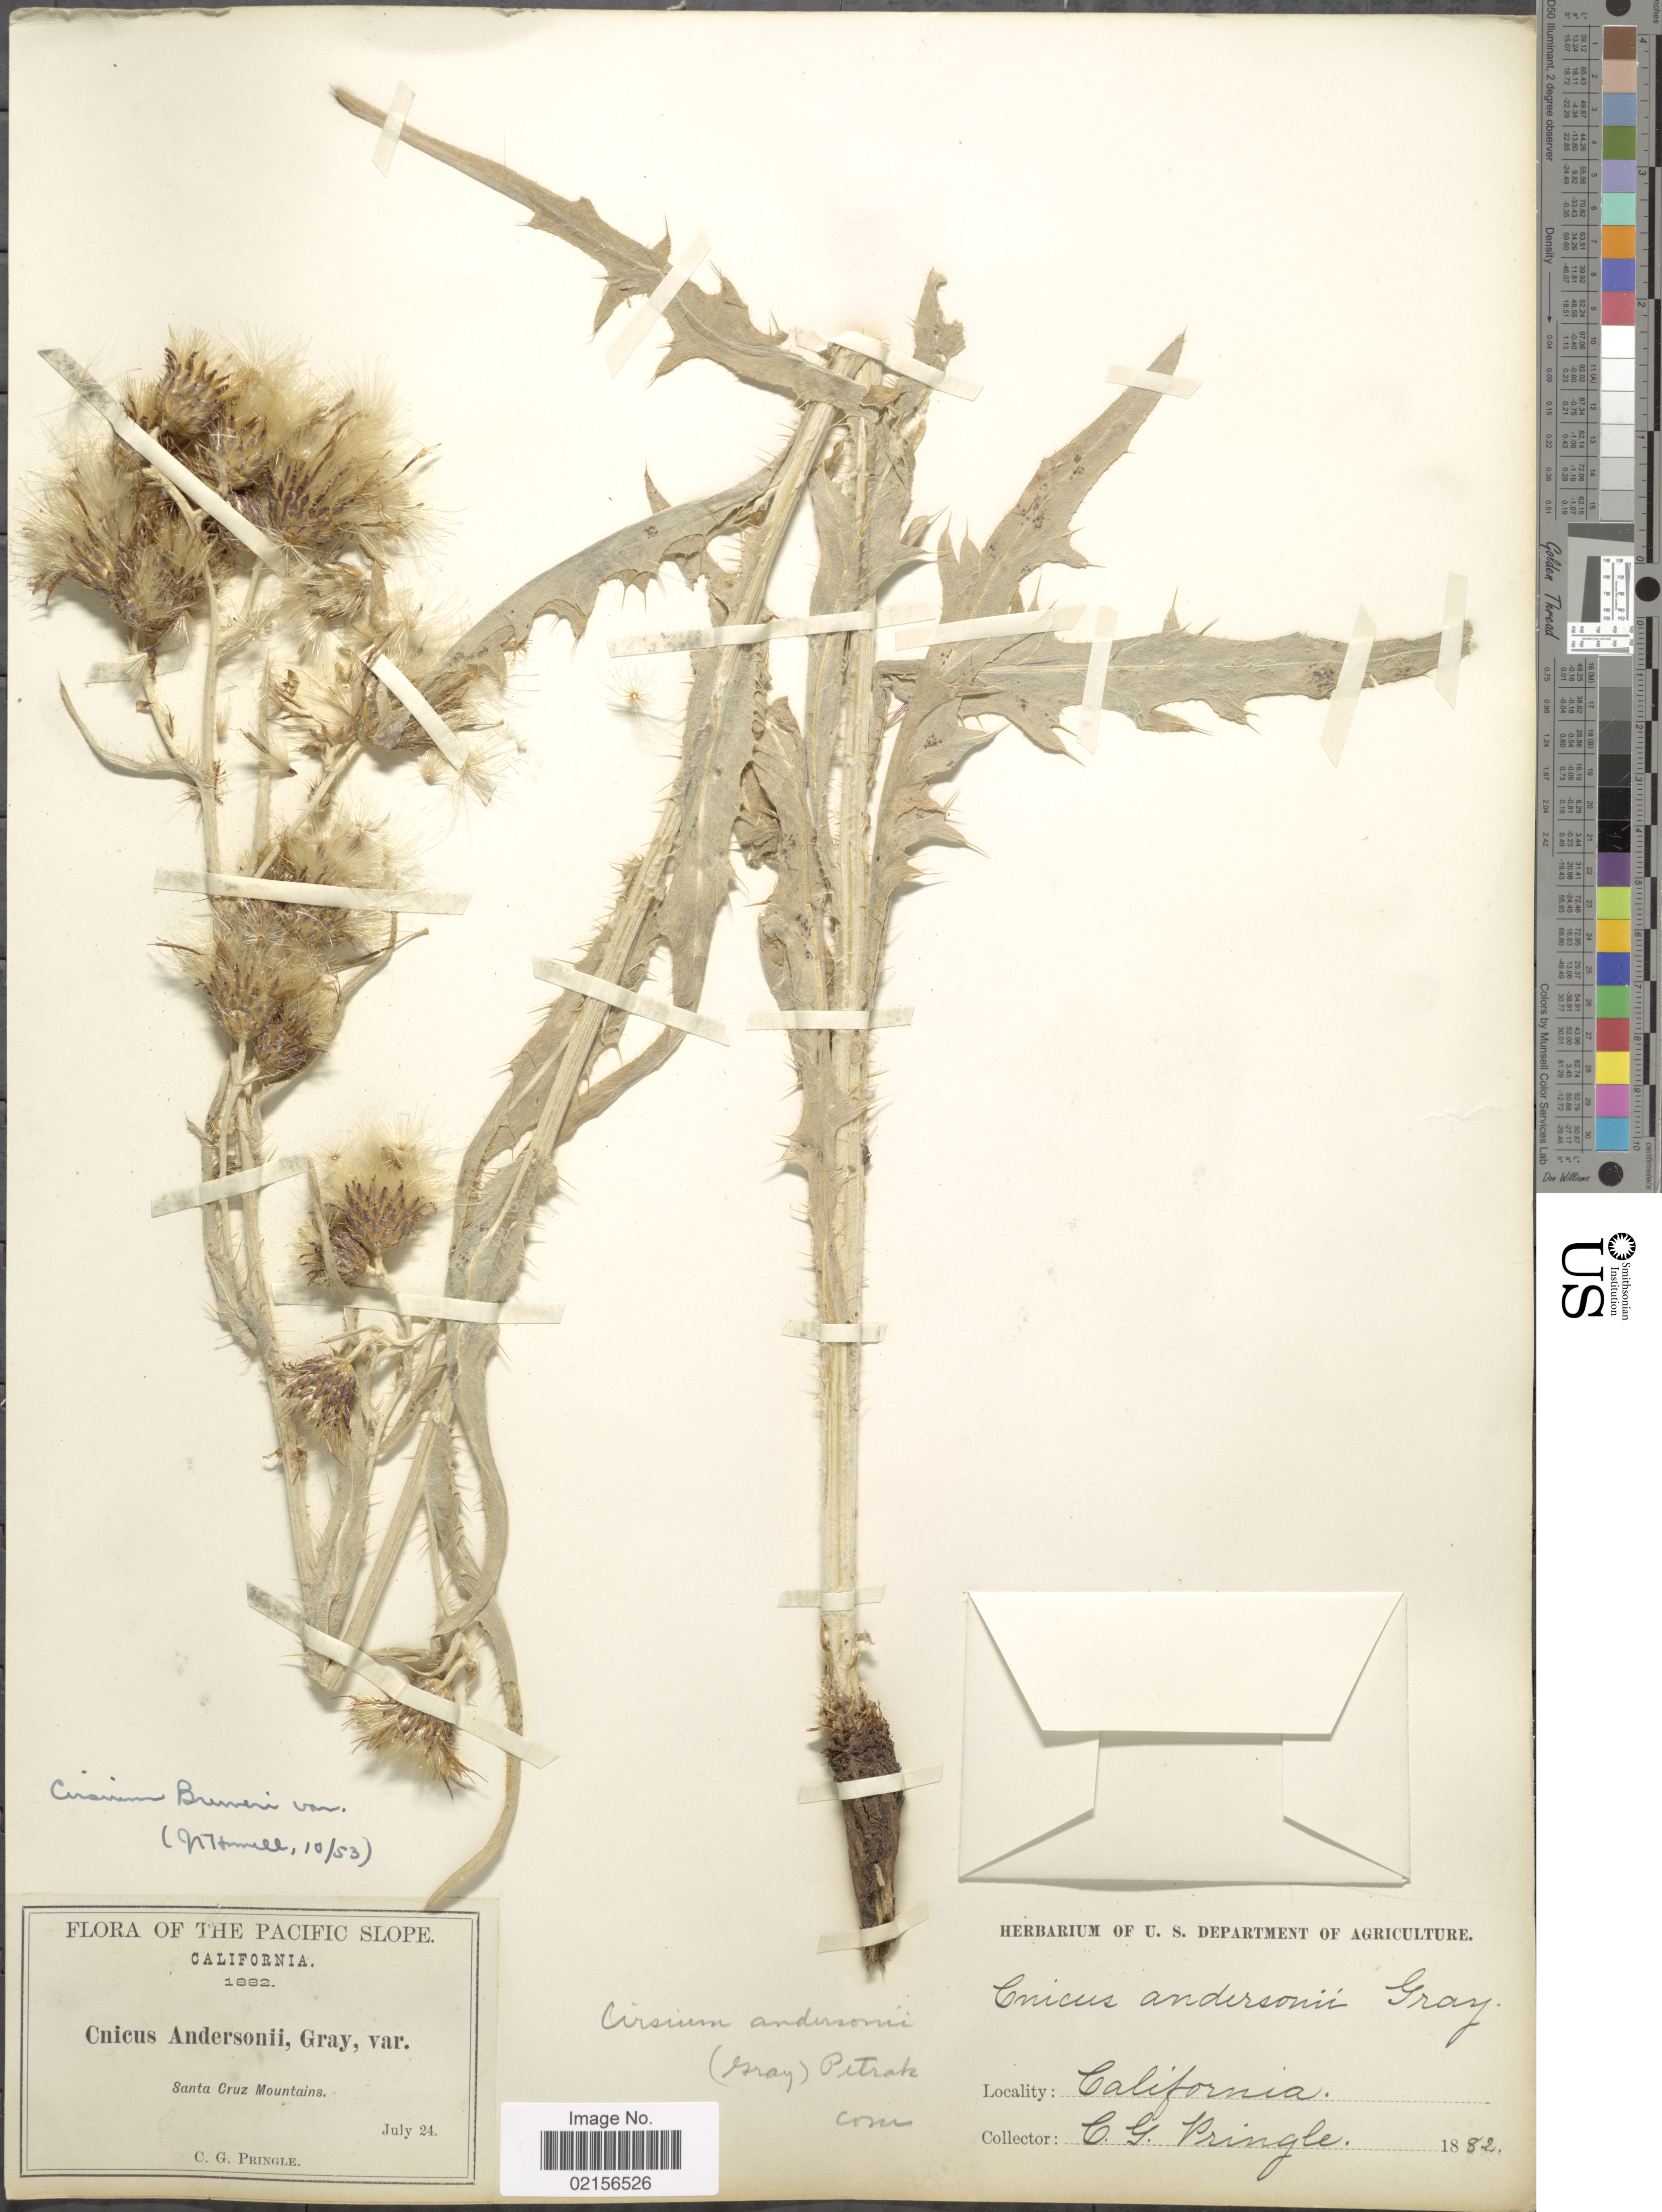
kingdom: Plantae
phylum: Tracheophyta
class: Magnoliopsida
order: Asterales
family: Asteraceae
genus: Cirsium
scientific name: Cirsium douglasii var. breweri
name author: (A. Gray) D.J. Keil & C.E. Turner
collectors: C. G. Pringle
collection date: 1882-07-24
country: United States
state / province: California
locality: The Pacific Slope, Santa Cruz Mountains